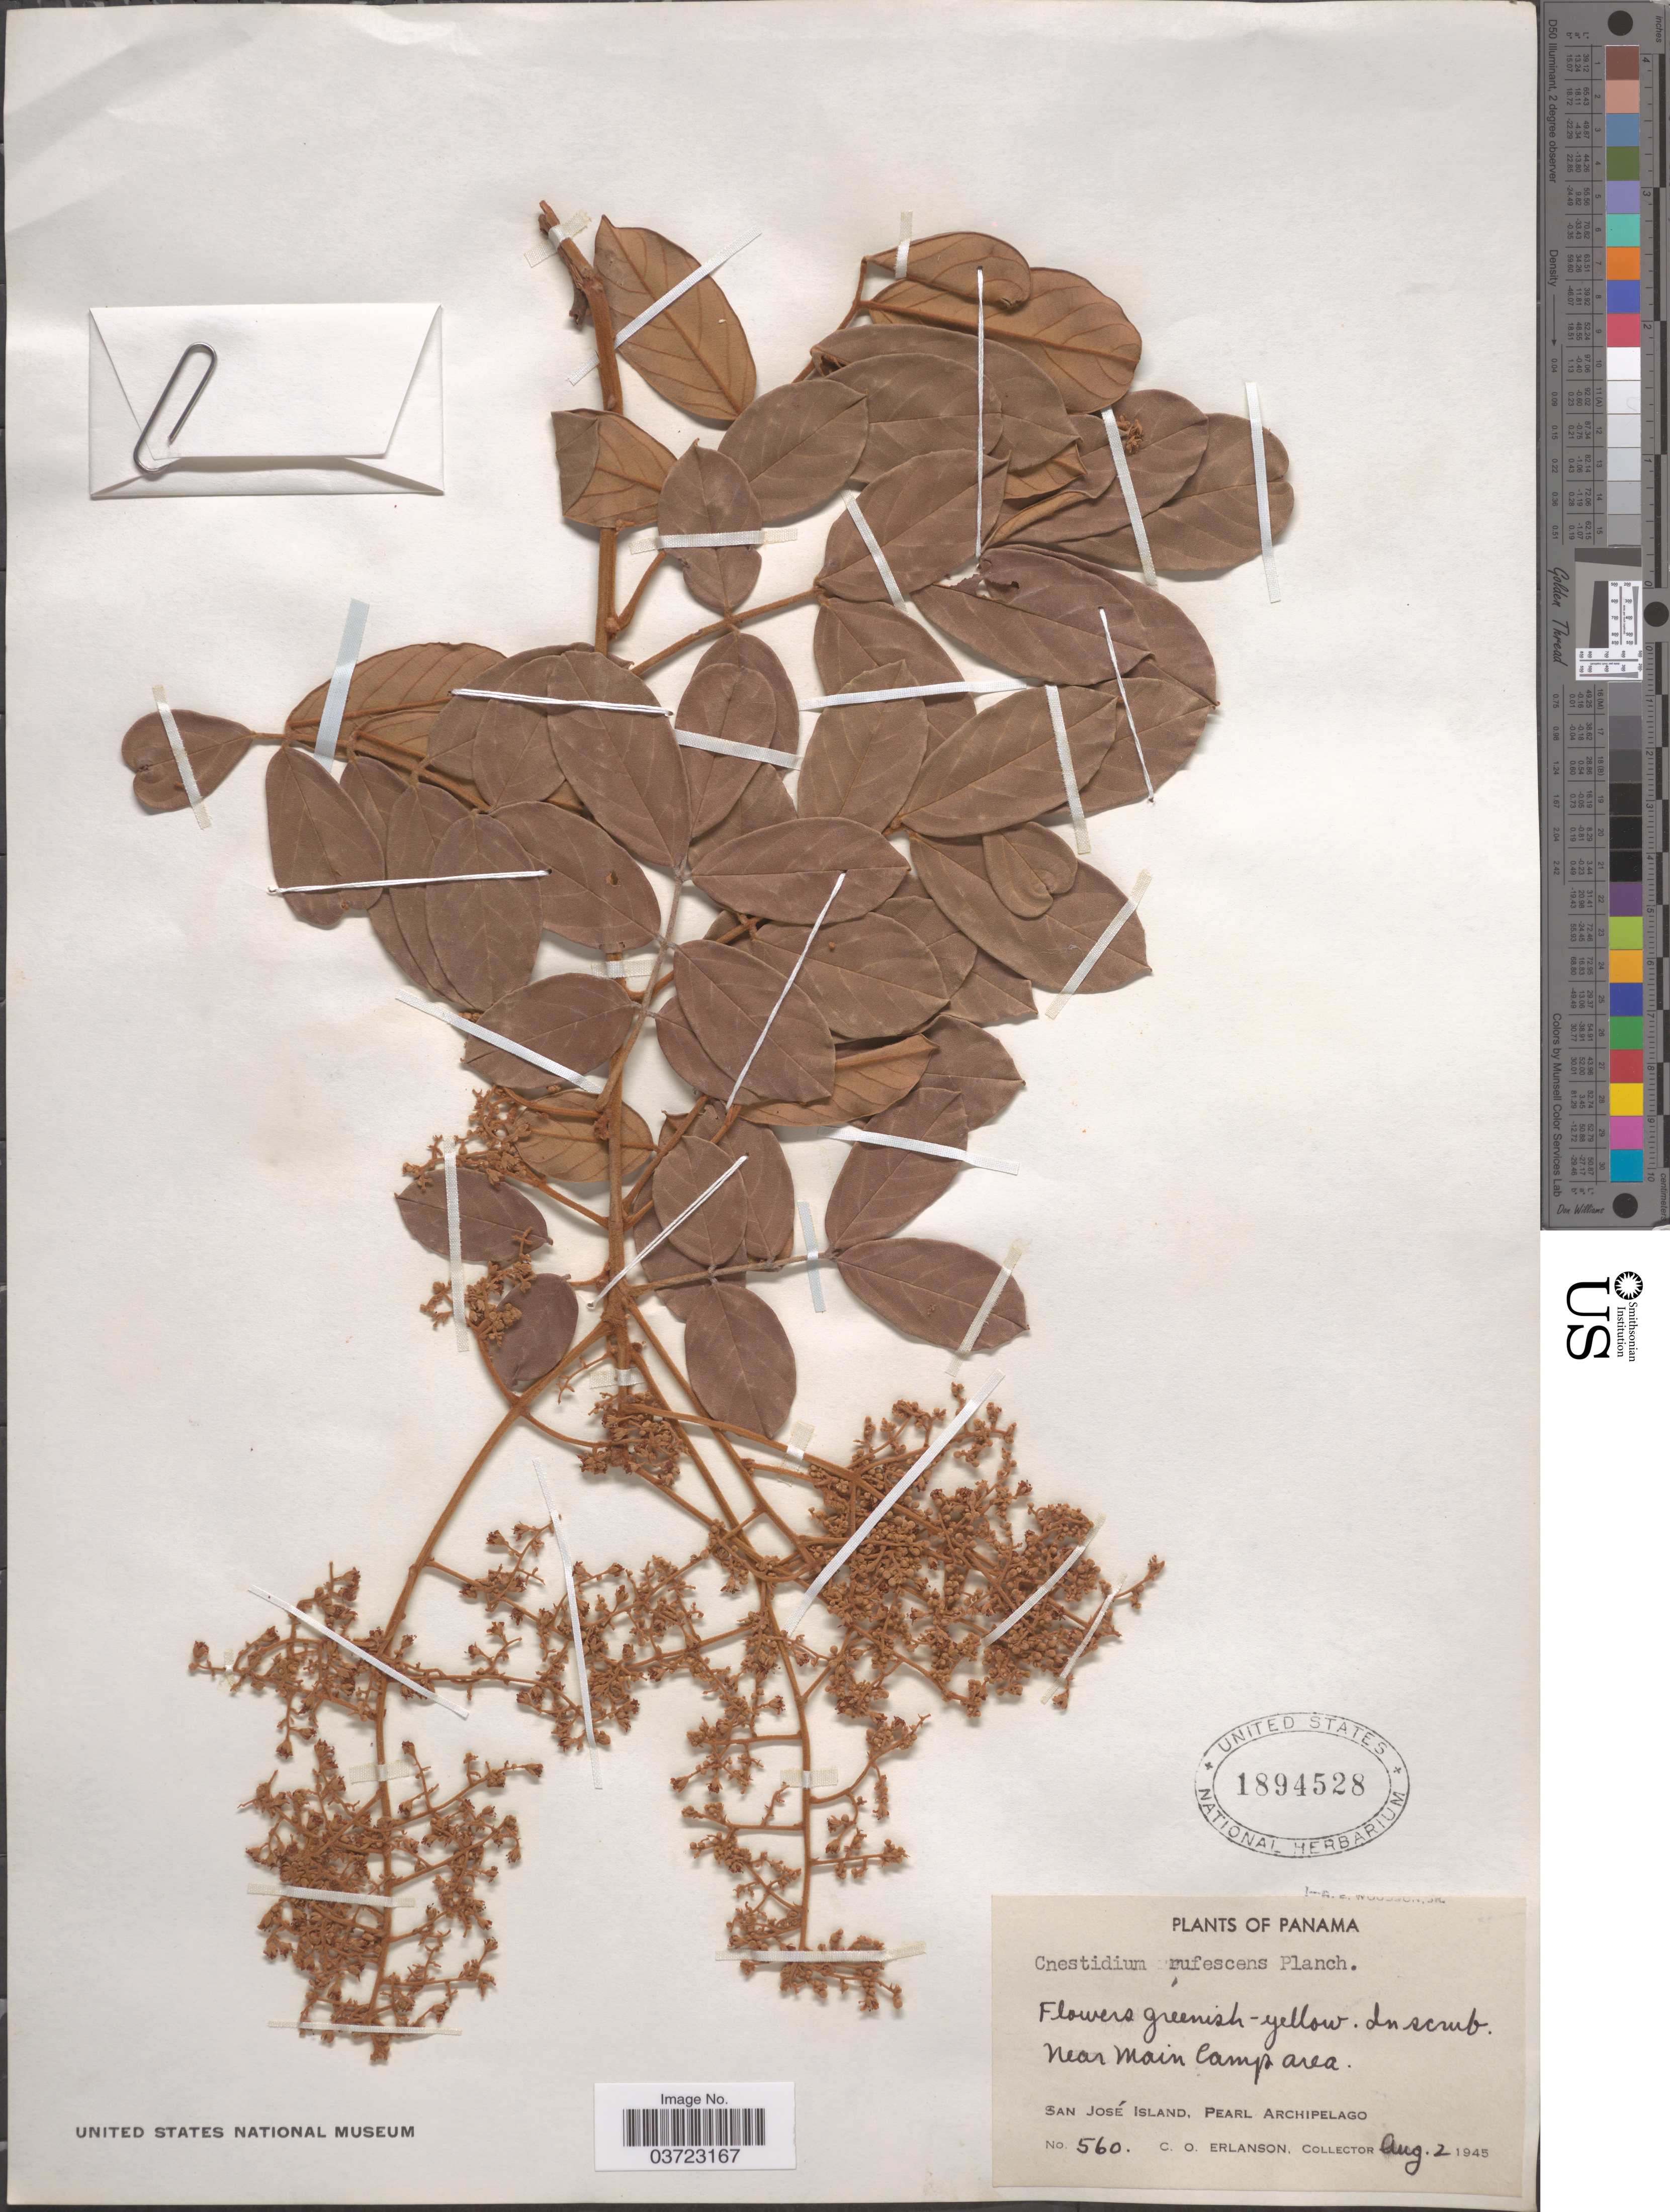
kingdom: Plantae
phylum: Tracheophyta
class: Magnoliopsida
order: Oxalidales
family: Connaraceae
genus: Cnestidium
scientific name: Cnestidium rufescens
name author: Planch.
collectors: C. O. Erlanson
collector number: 560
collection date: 1945-08-02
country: Panama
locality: Near Main camp area. San José Island, Pearl Archipelago.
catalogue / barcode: US 1894528